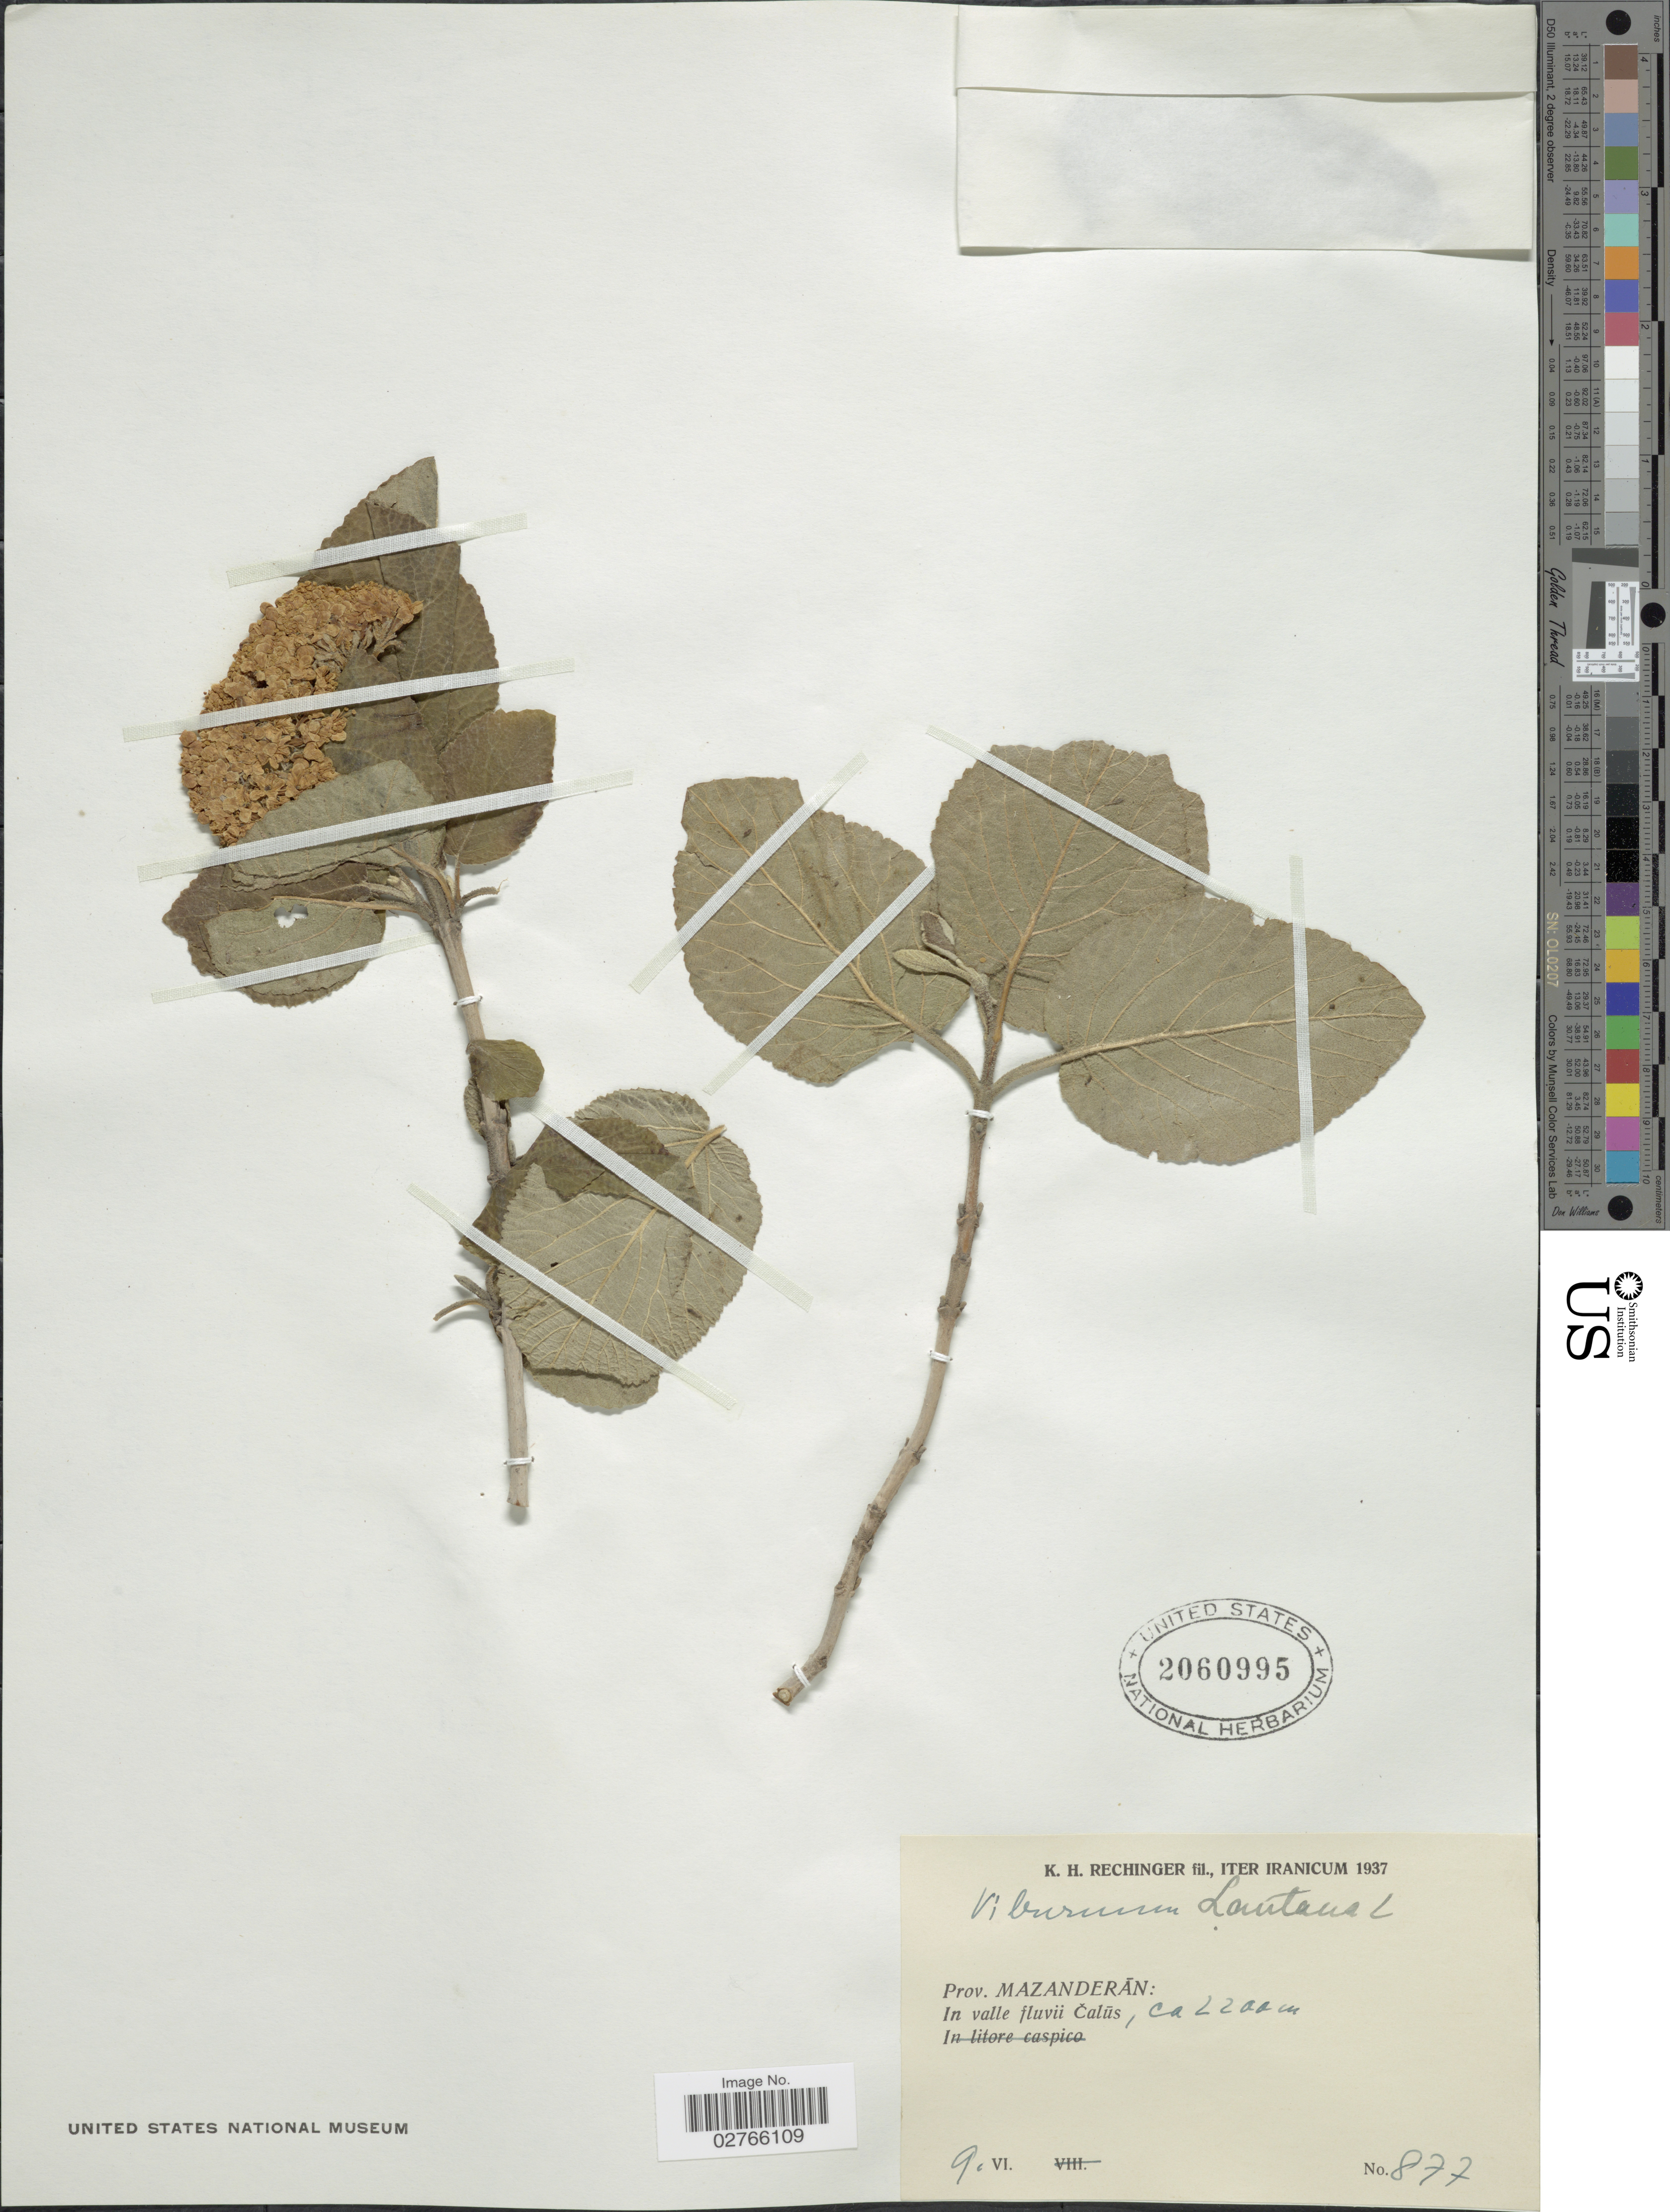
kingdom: Plantae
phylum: Tracheophyta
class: Magnoliopsida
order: Dipsacales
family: Viburnaceae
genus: Viburnum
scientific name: Viburnum lantana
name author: L.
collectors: K. H. Rechinger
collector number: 877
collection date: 1937-06-09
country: Iran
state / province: Mazandaran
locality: Prov. Mazanderan, In valle fluvii Calus.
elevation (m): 2200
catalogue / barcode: US 2060995